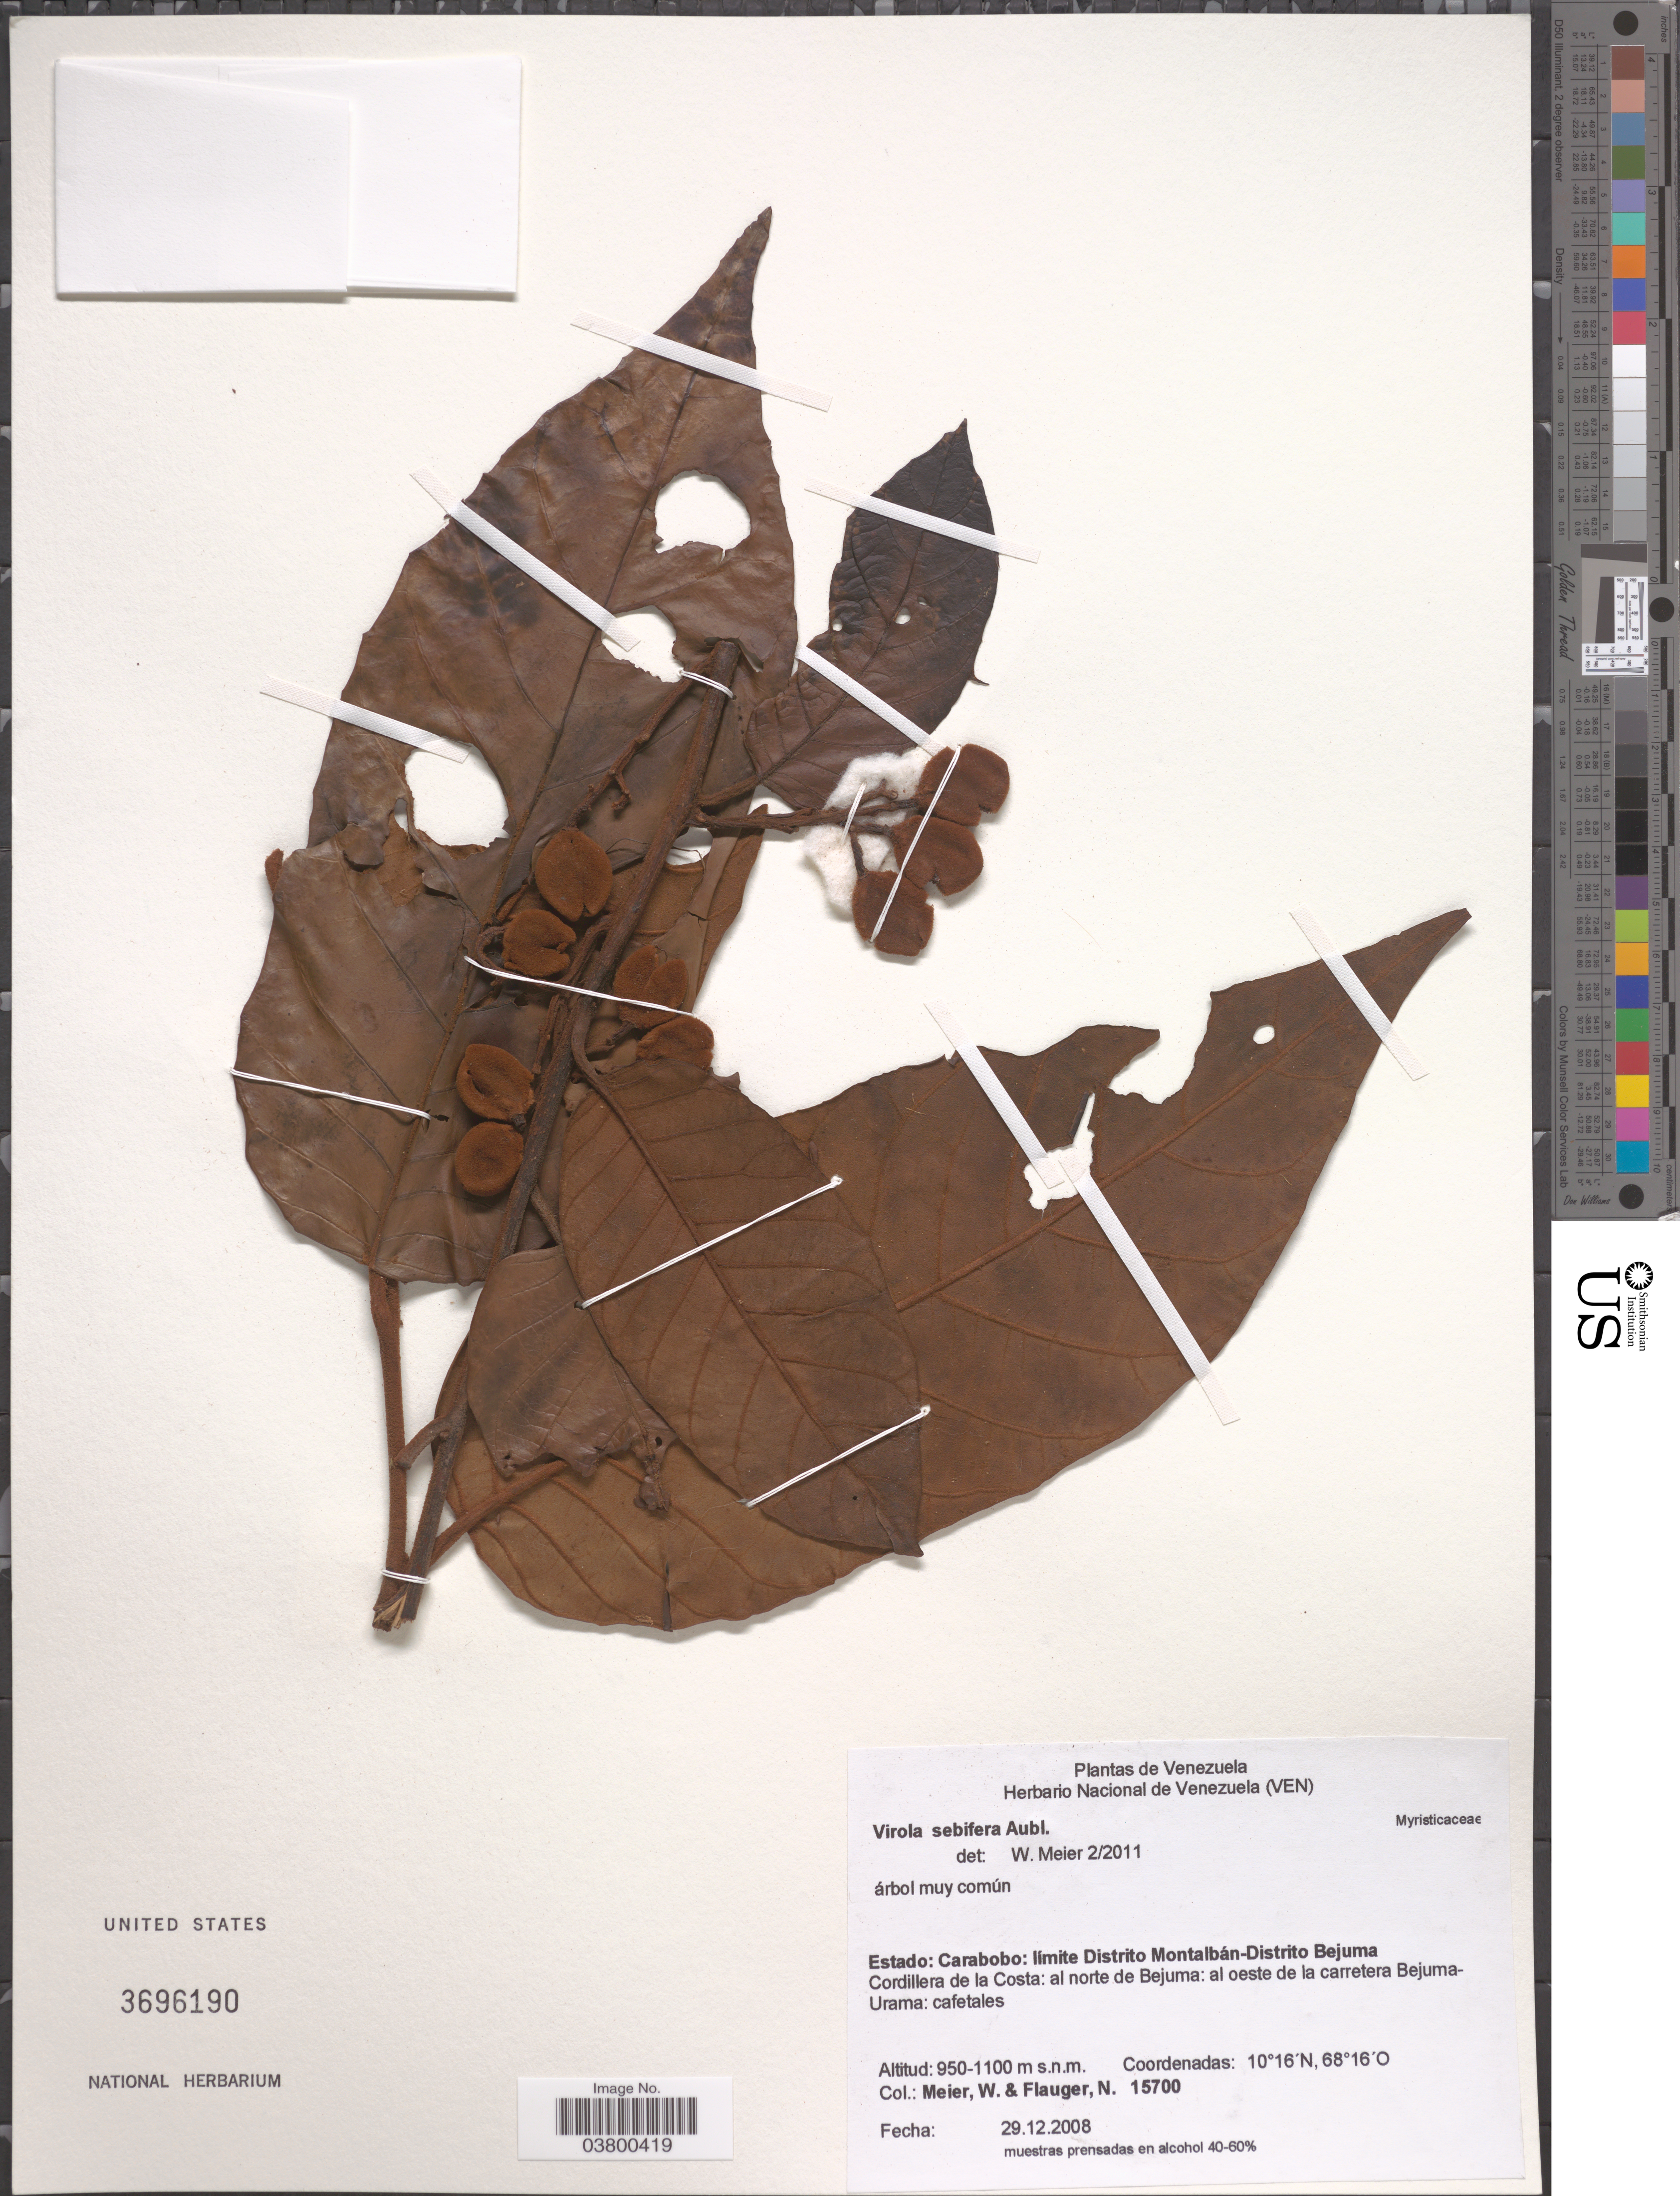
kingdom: Plantae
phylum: Tracheophyta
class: Magnoliopsida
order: Magnoliales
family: Myristicaceae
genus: Virola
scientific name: Virola sebifera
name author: Aubl.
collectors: W. Meier & N. Flauger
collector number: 15700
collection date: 2008-12-29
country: Venezuela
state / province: Carabobo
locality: Límite Distrito Montalbán - Distrito Bejuma. Cordillera de la Costa: al norte de Bejuma: al oeste de la carretera Bejuma-Urama: cafetales.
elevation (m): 950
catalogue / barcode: US 3696190